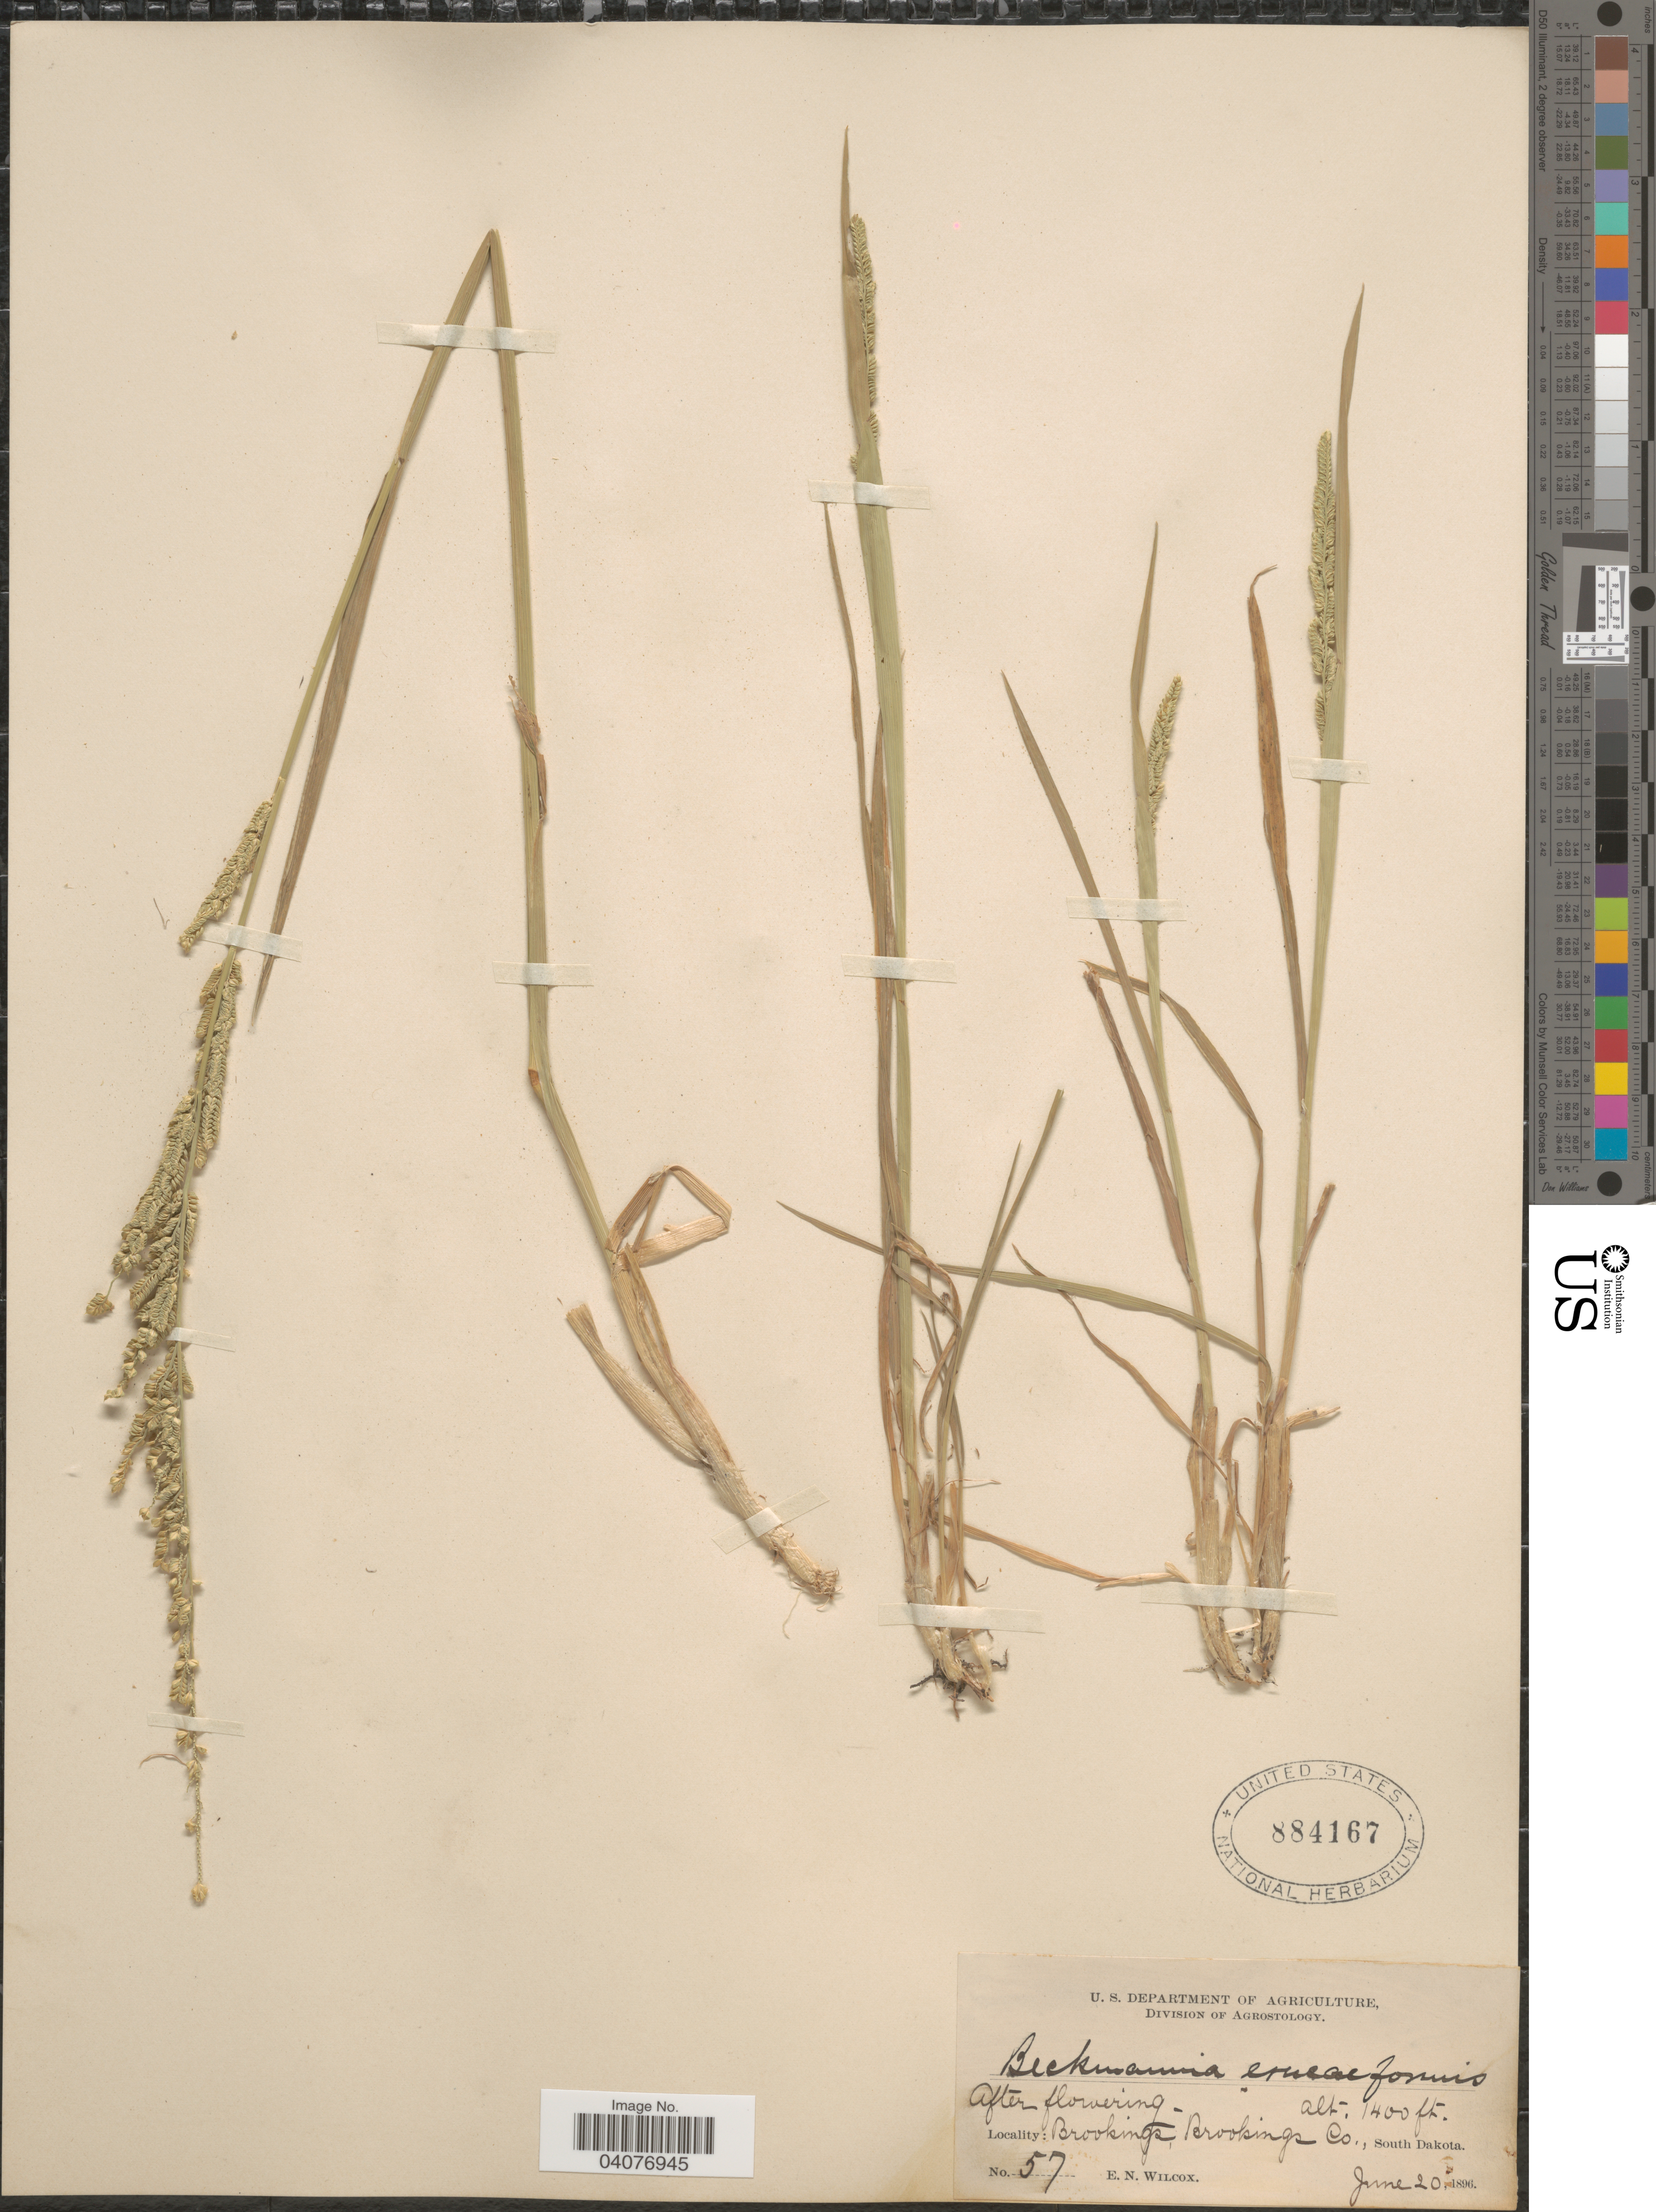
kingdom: Plantae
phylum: Tracheophyta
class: Liliopsida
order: Poales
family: Poaceae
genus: Beckmannia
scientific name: Beckmannia syzigachne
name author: (Steud.) Fernald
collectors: E. Wilcox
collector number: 57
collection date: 1896-06-20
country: United States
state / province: South Dakota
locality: Brookings, Brookings Co.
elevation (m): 427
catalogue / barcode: US 884167